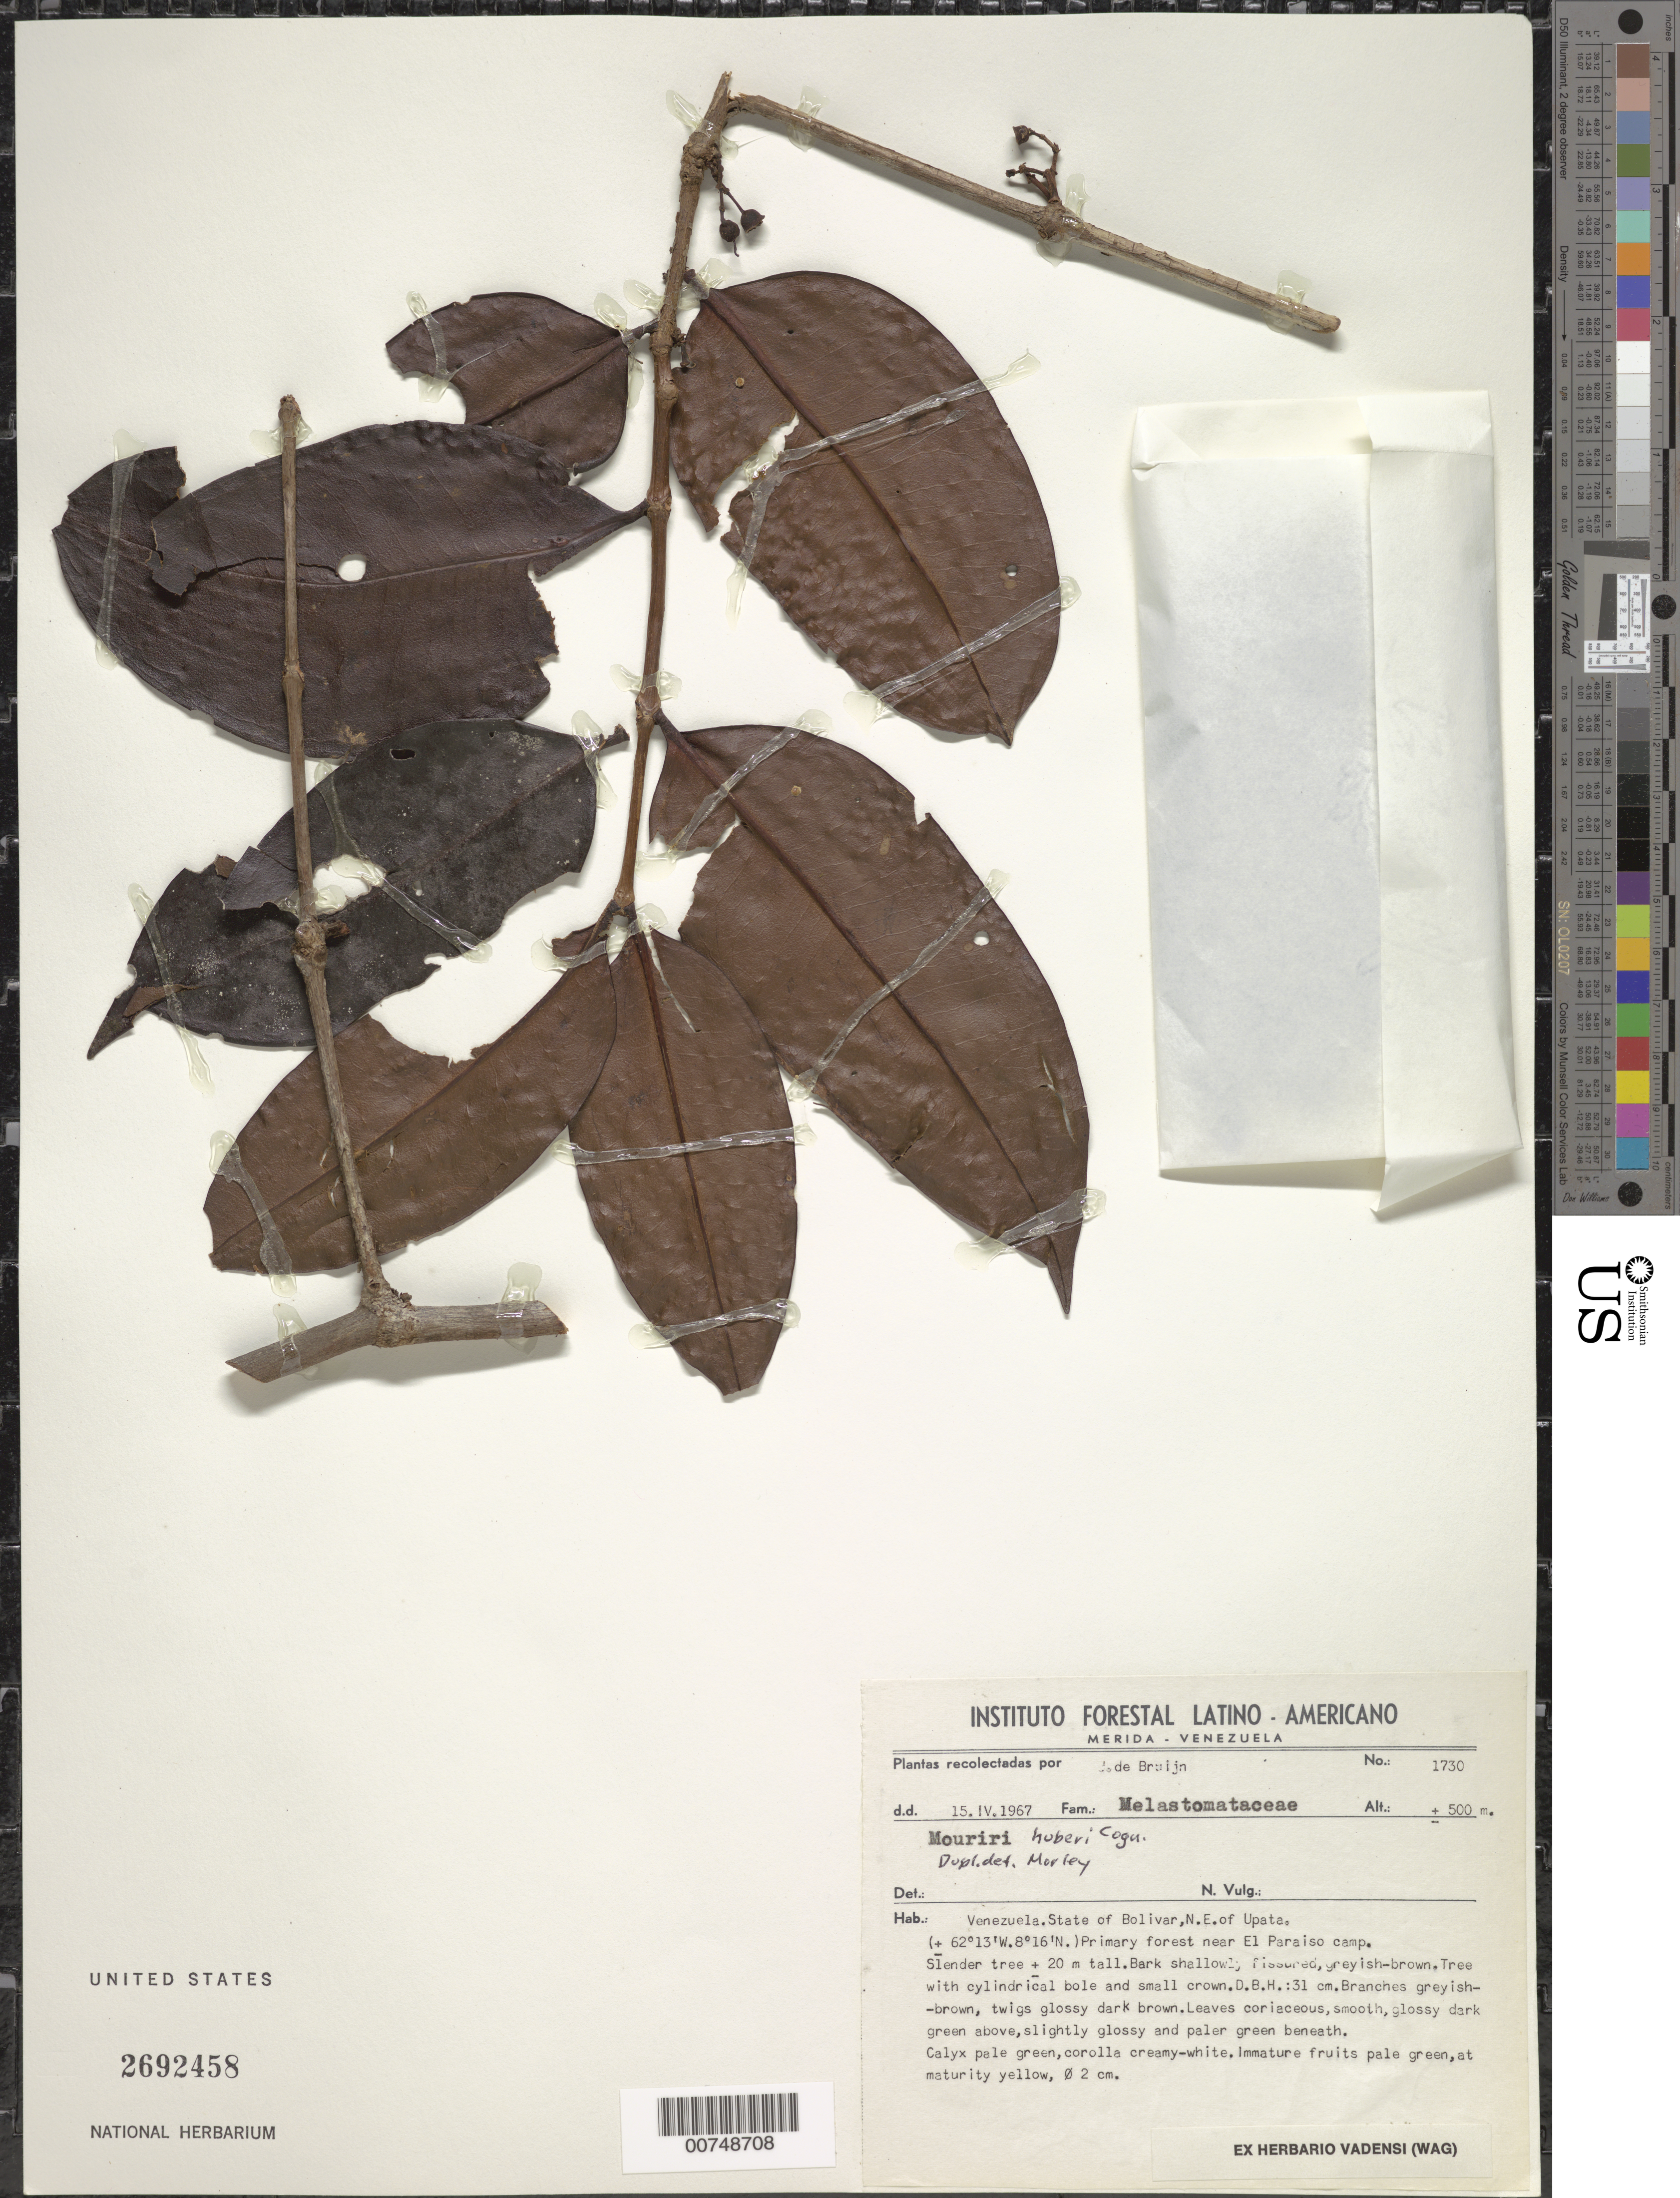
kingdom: Plantae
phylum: Tracheophyta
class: Magnoliopsida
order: Myrtales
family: Melastomataceae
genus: Mouriri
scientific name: Mouriri huberi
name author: Cogn.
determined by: Morley, T.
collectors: J. Bruijn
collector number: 1730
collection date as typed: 15-Apr-67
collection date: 1967-04-15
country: Venezuela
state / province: Bolívar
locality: Upata, NE of, near El Paraiso camp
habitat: Primary forest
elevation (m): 500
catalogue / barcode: US 2692458